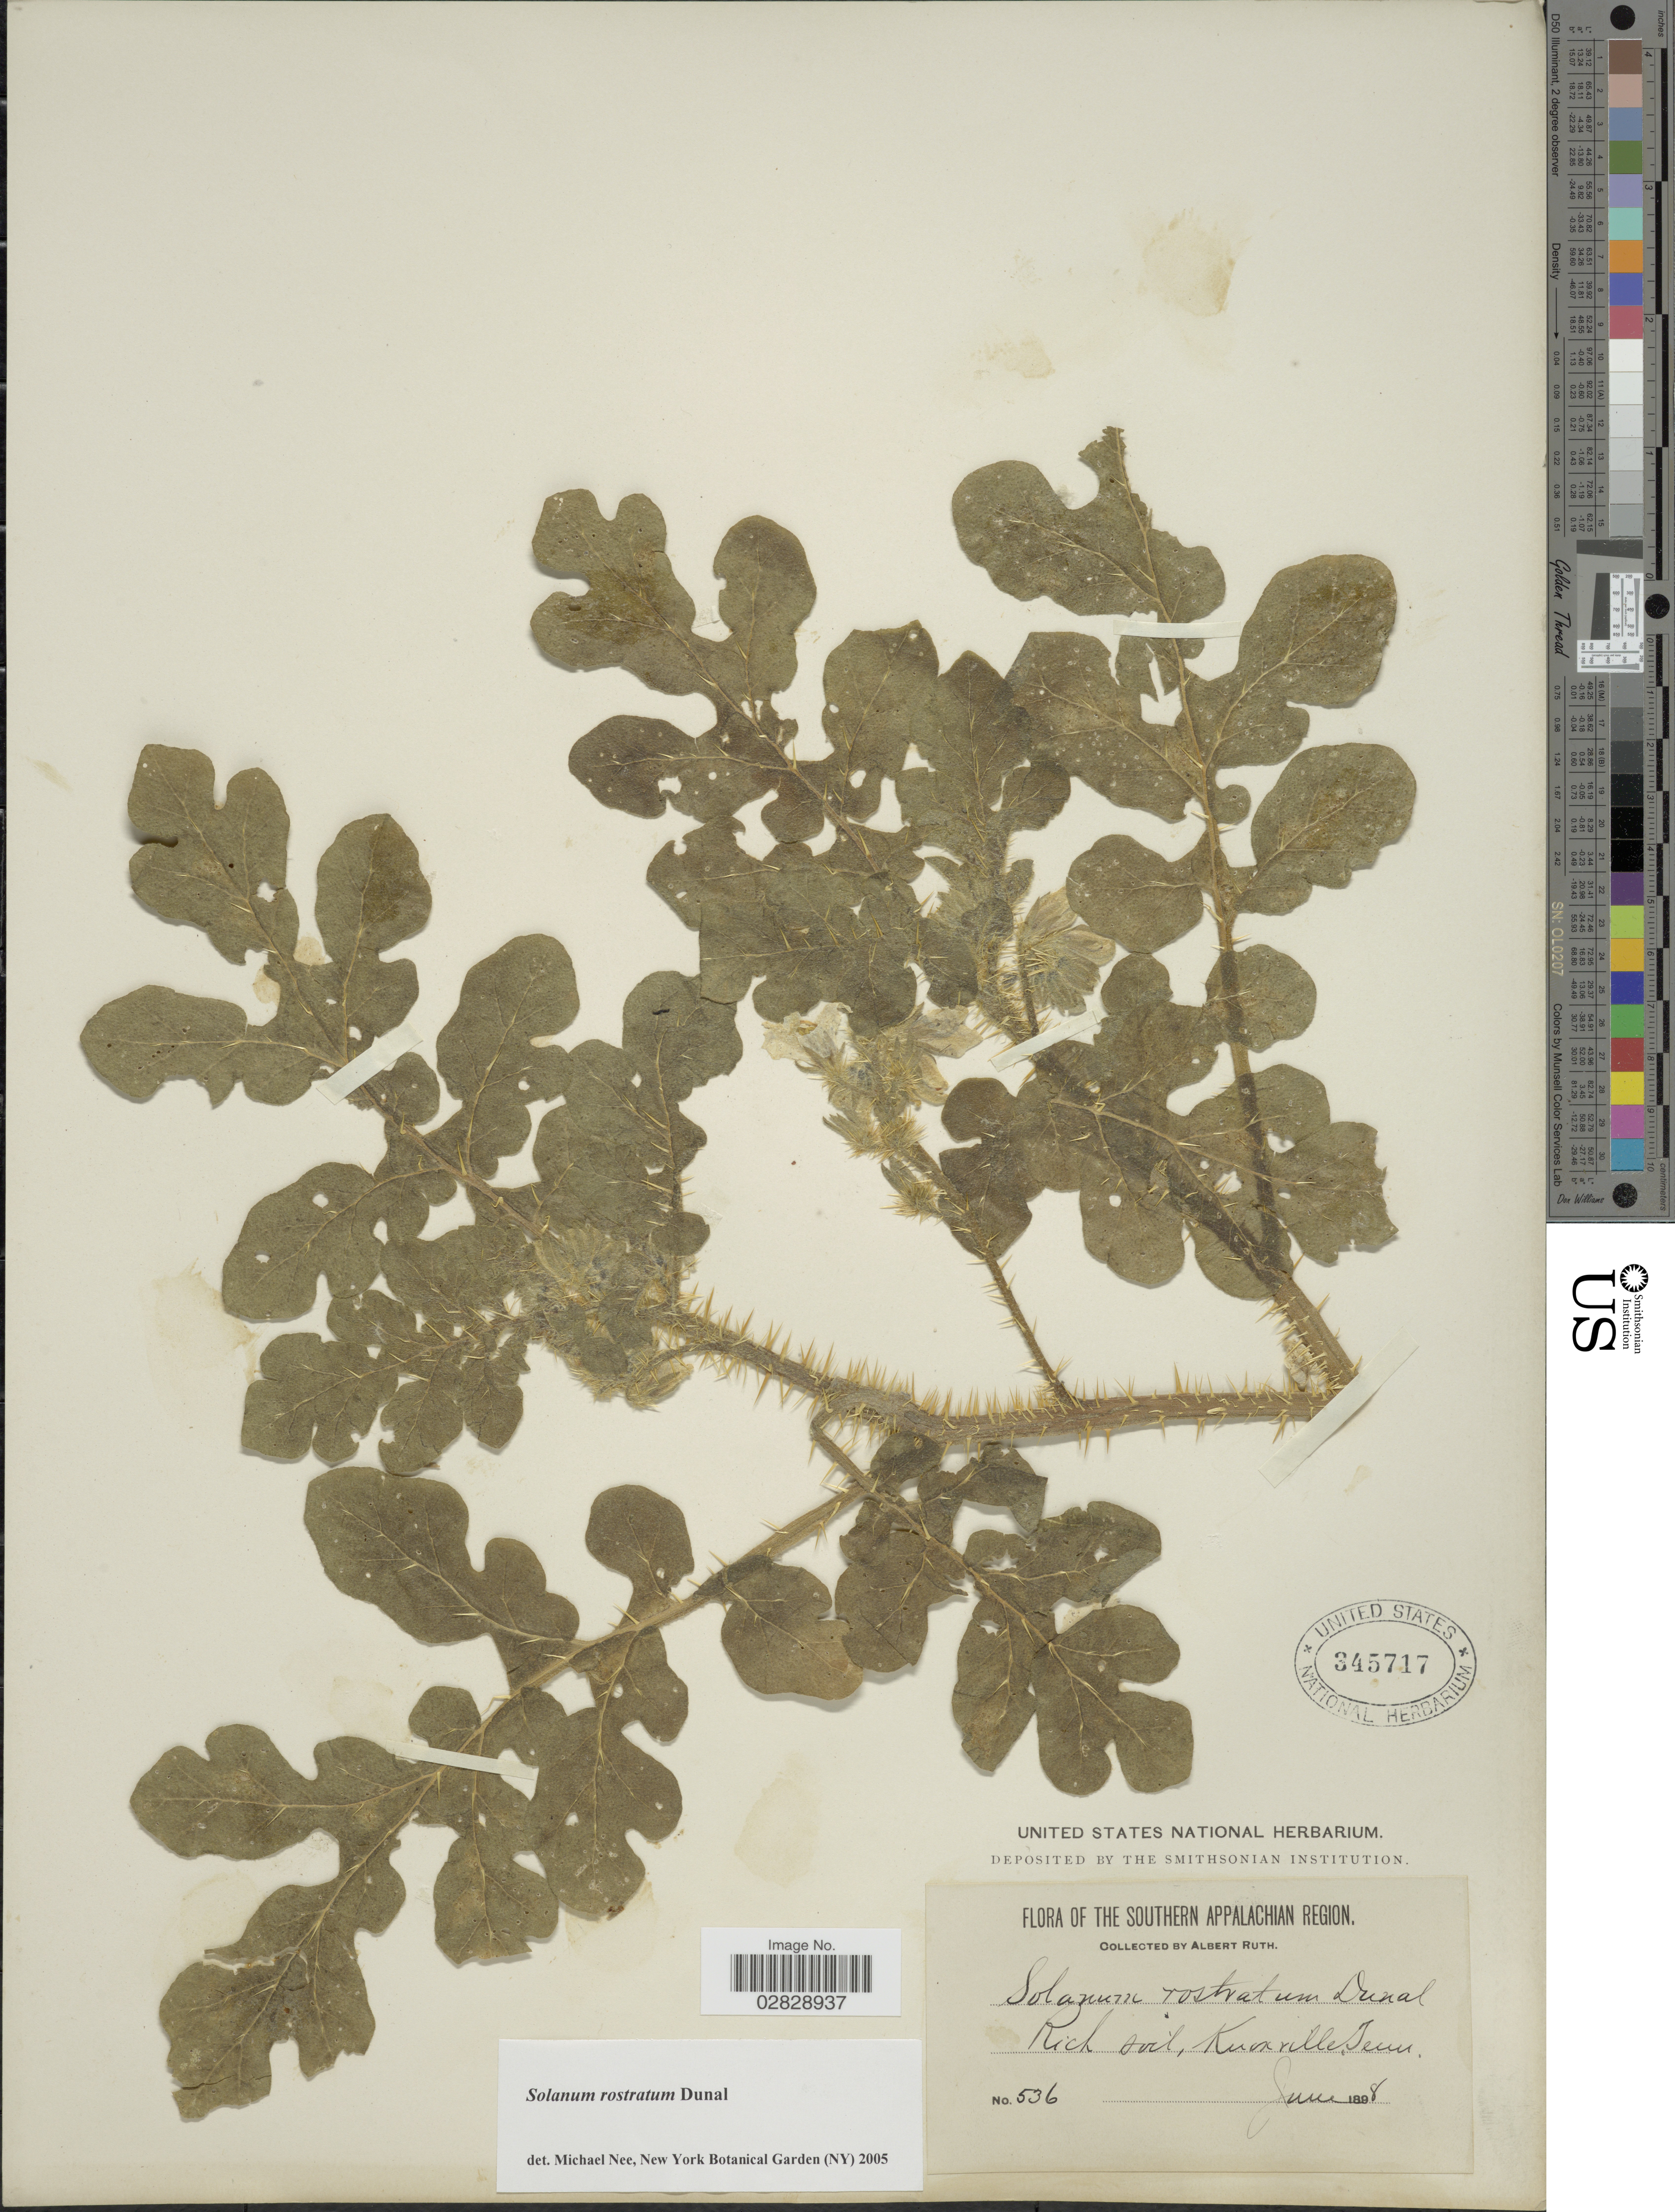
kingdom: Plantae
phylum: Tracheophyta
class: Magnoliopsida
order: Solanales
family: Solanaceae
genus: Solanum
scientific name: Solanum rostratum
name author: Dunal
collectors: A. Ruth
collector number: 536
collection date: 1898-06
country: United States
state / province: Tennessee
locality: Southern Appalachian Region. Knoxville.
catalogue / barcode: US 345717